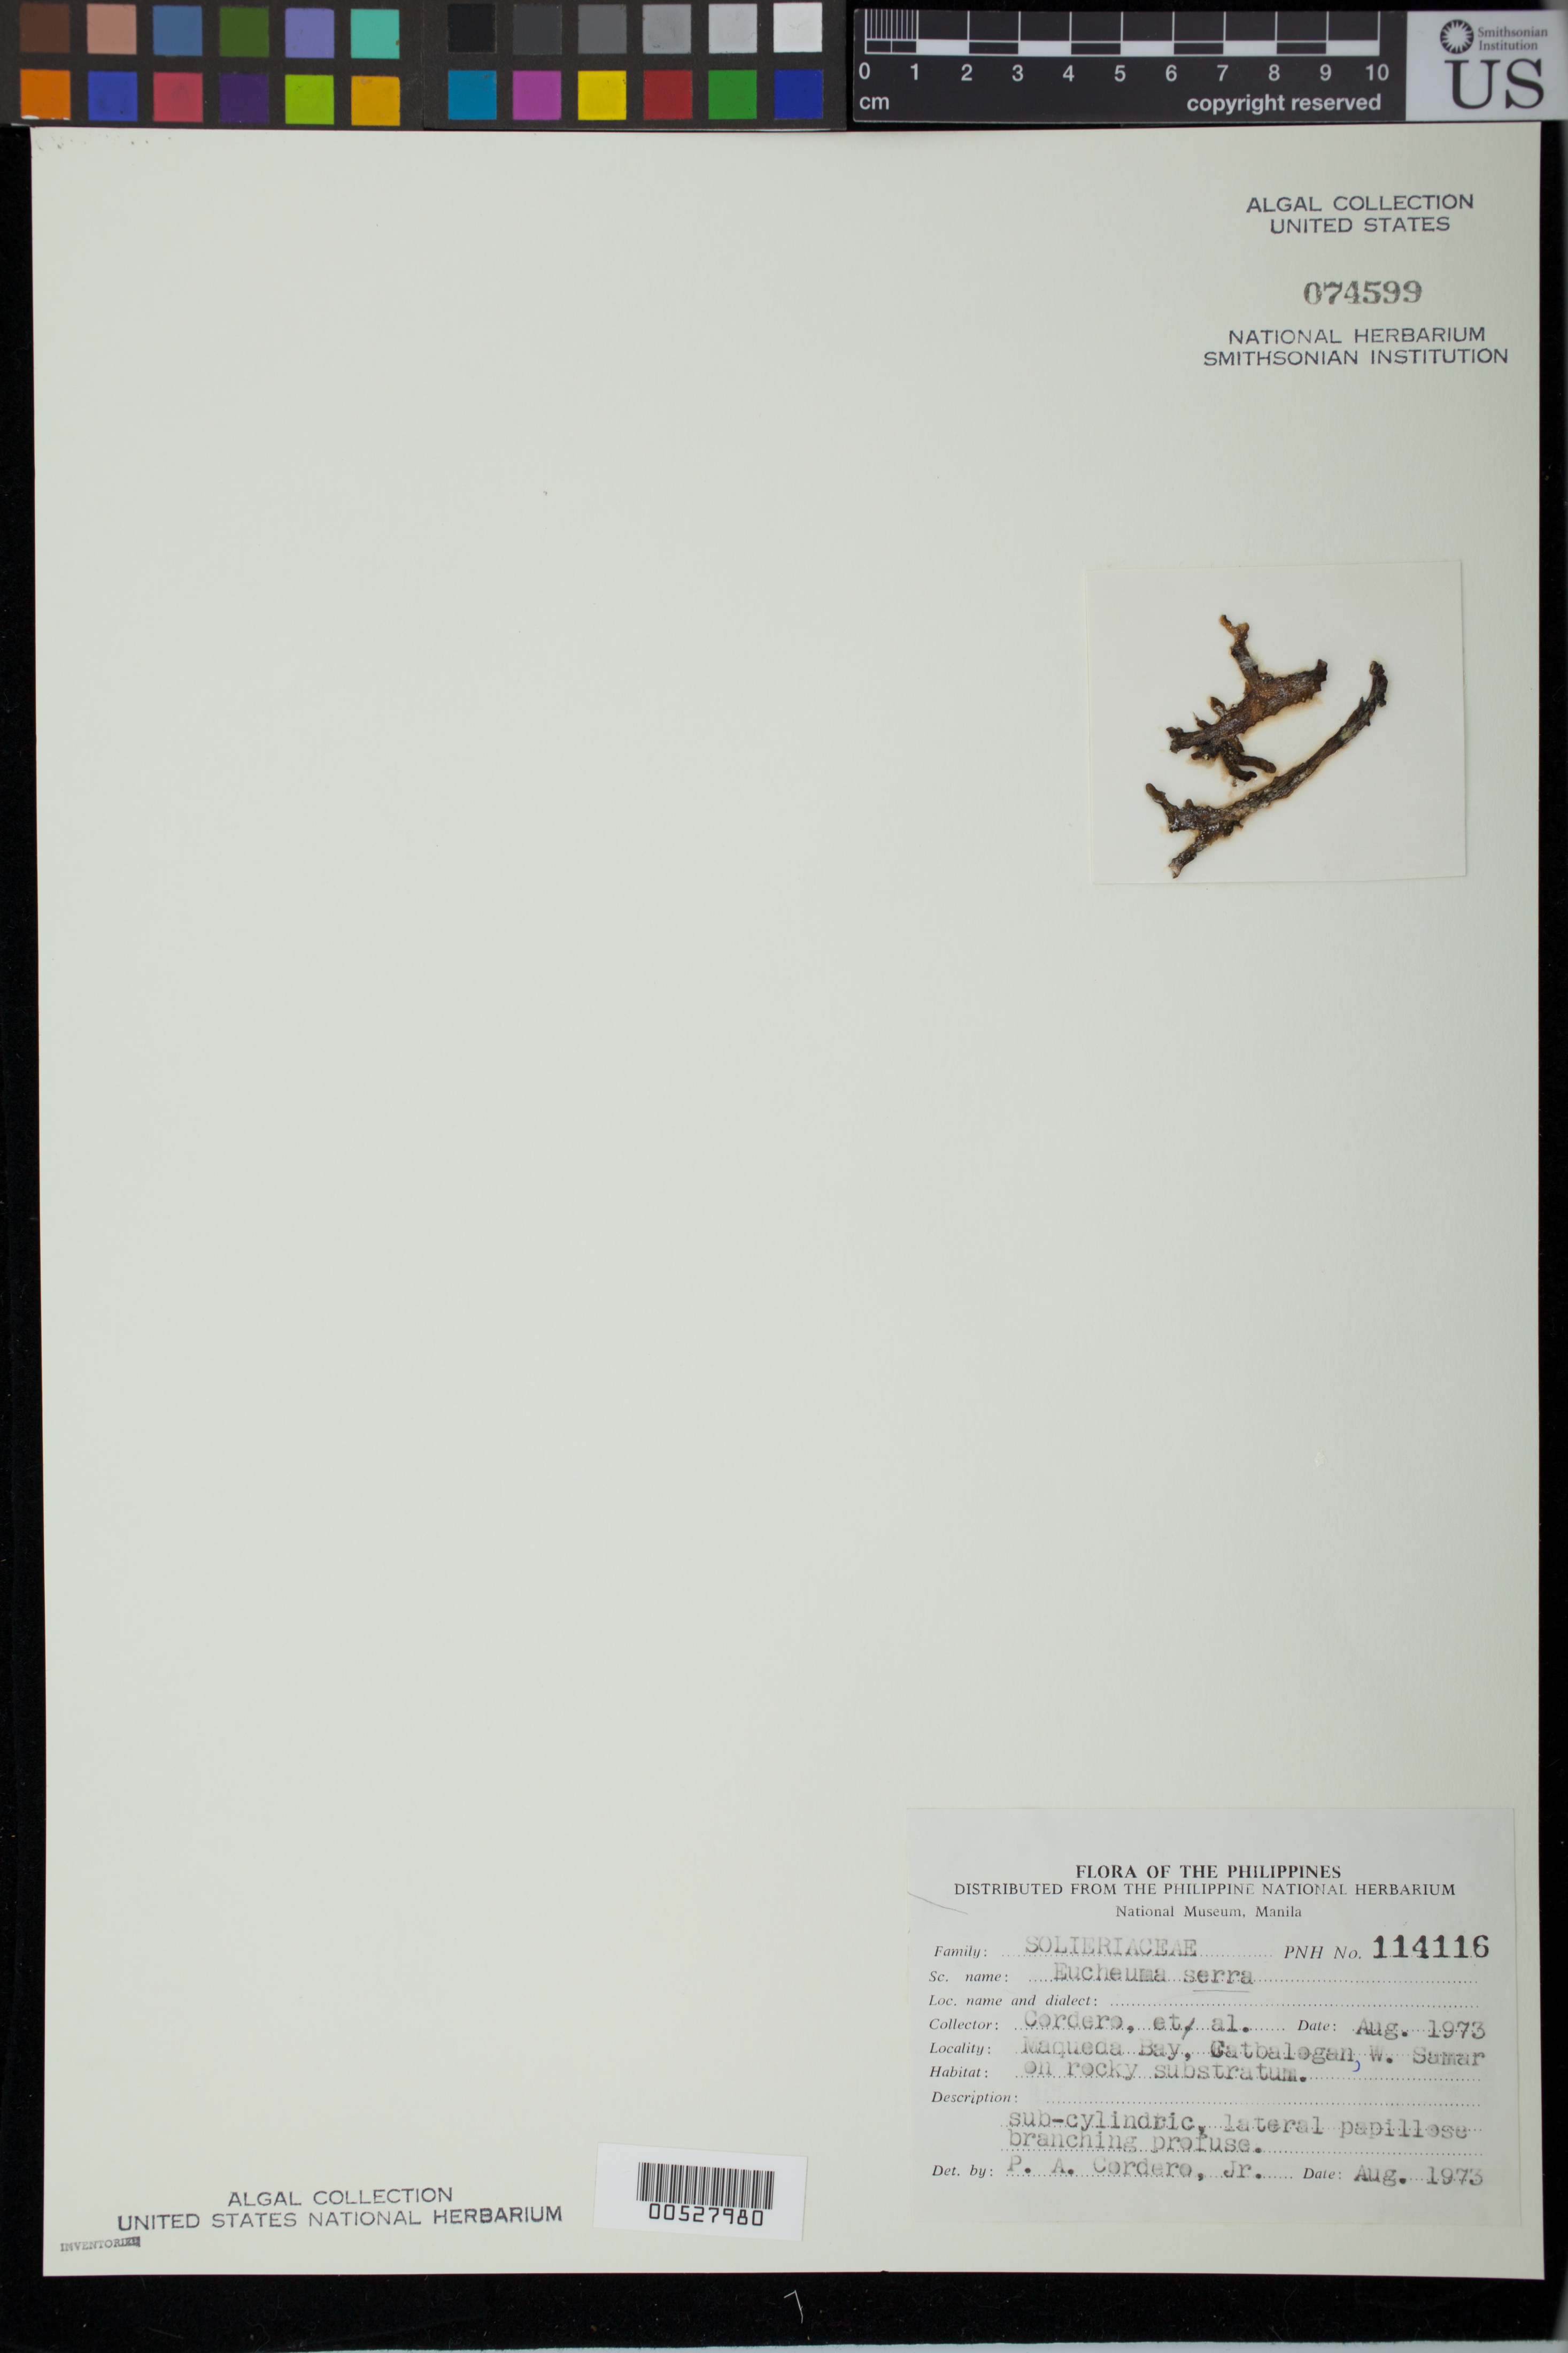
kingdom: Plantae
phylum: Rhodophyta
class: Florideophyceae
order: Gigartinales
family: Solieriaceae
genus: Eucheuma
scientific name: Eucheuma serra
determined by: Cordero, P. A., Jr.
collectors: P. A. Cordero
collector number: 114116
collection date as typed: Aug 1973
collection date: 1973-08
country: Philippines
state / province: Eastern Visayas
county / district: Western Samar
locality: Maqueda bay, catbalogan, west samar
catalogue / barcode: US 74599